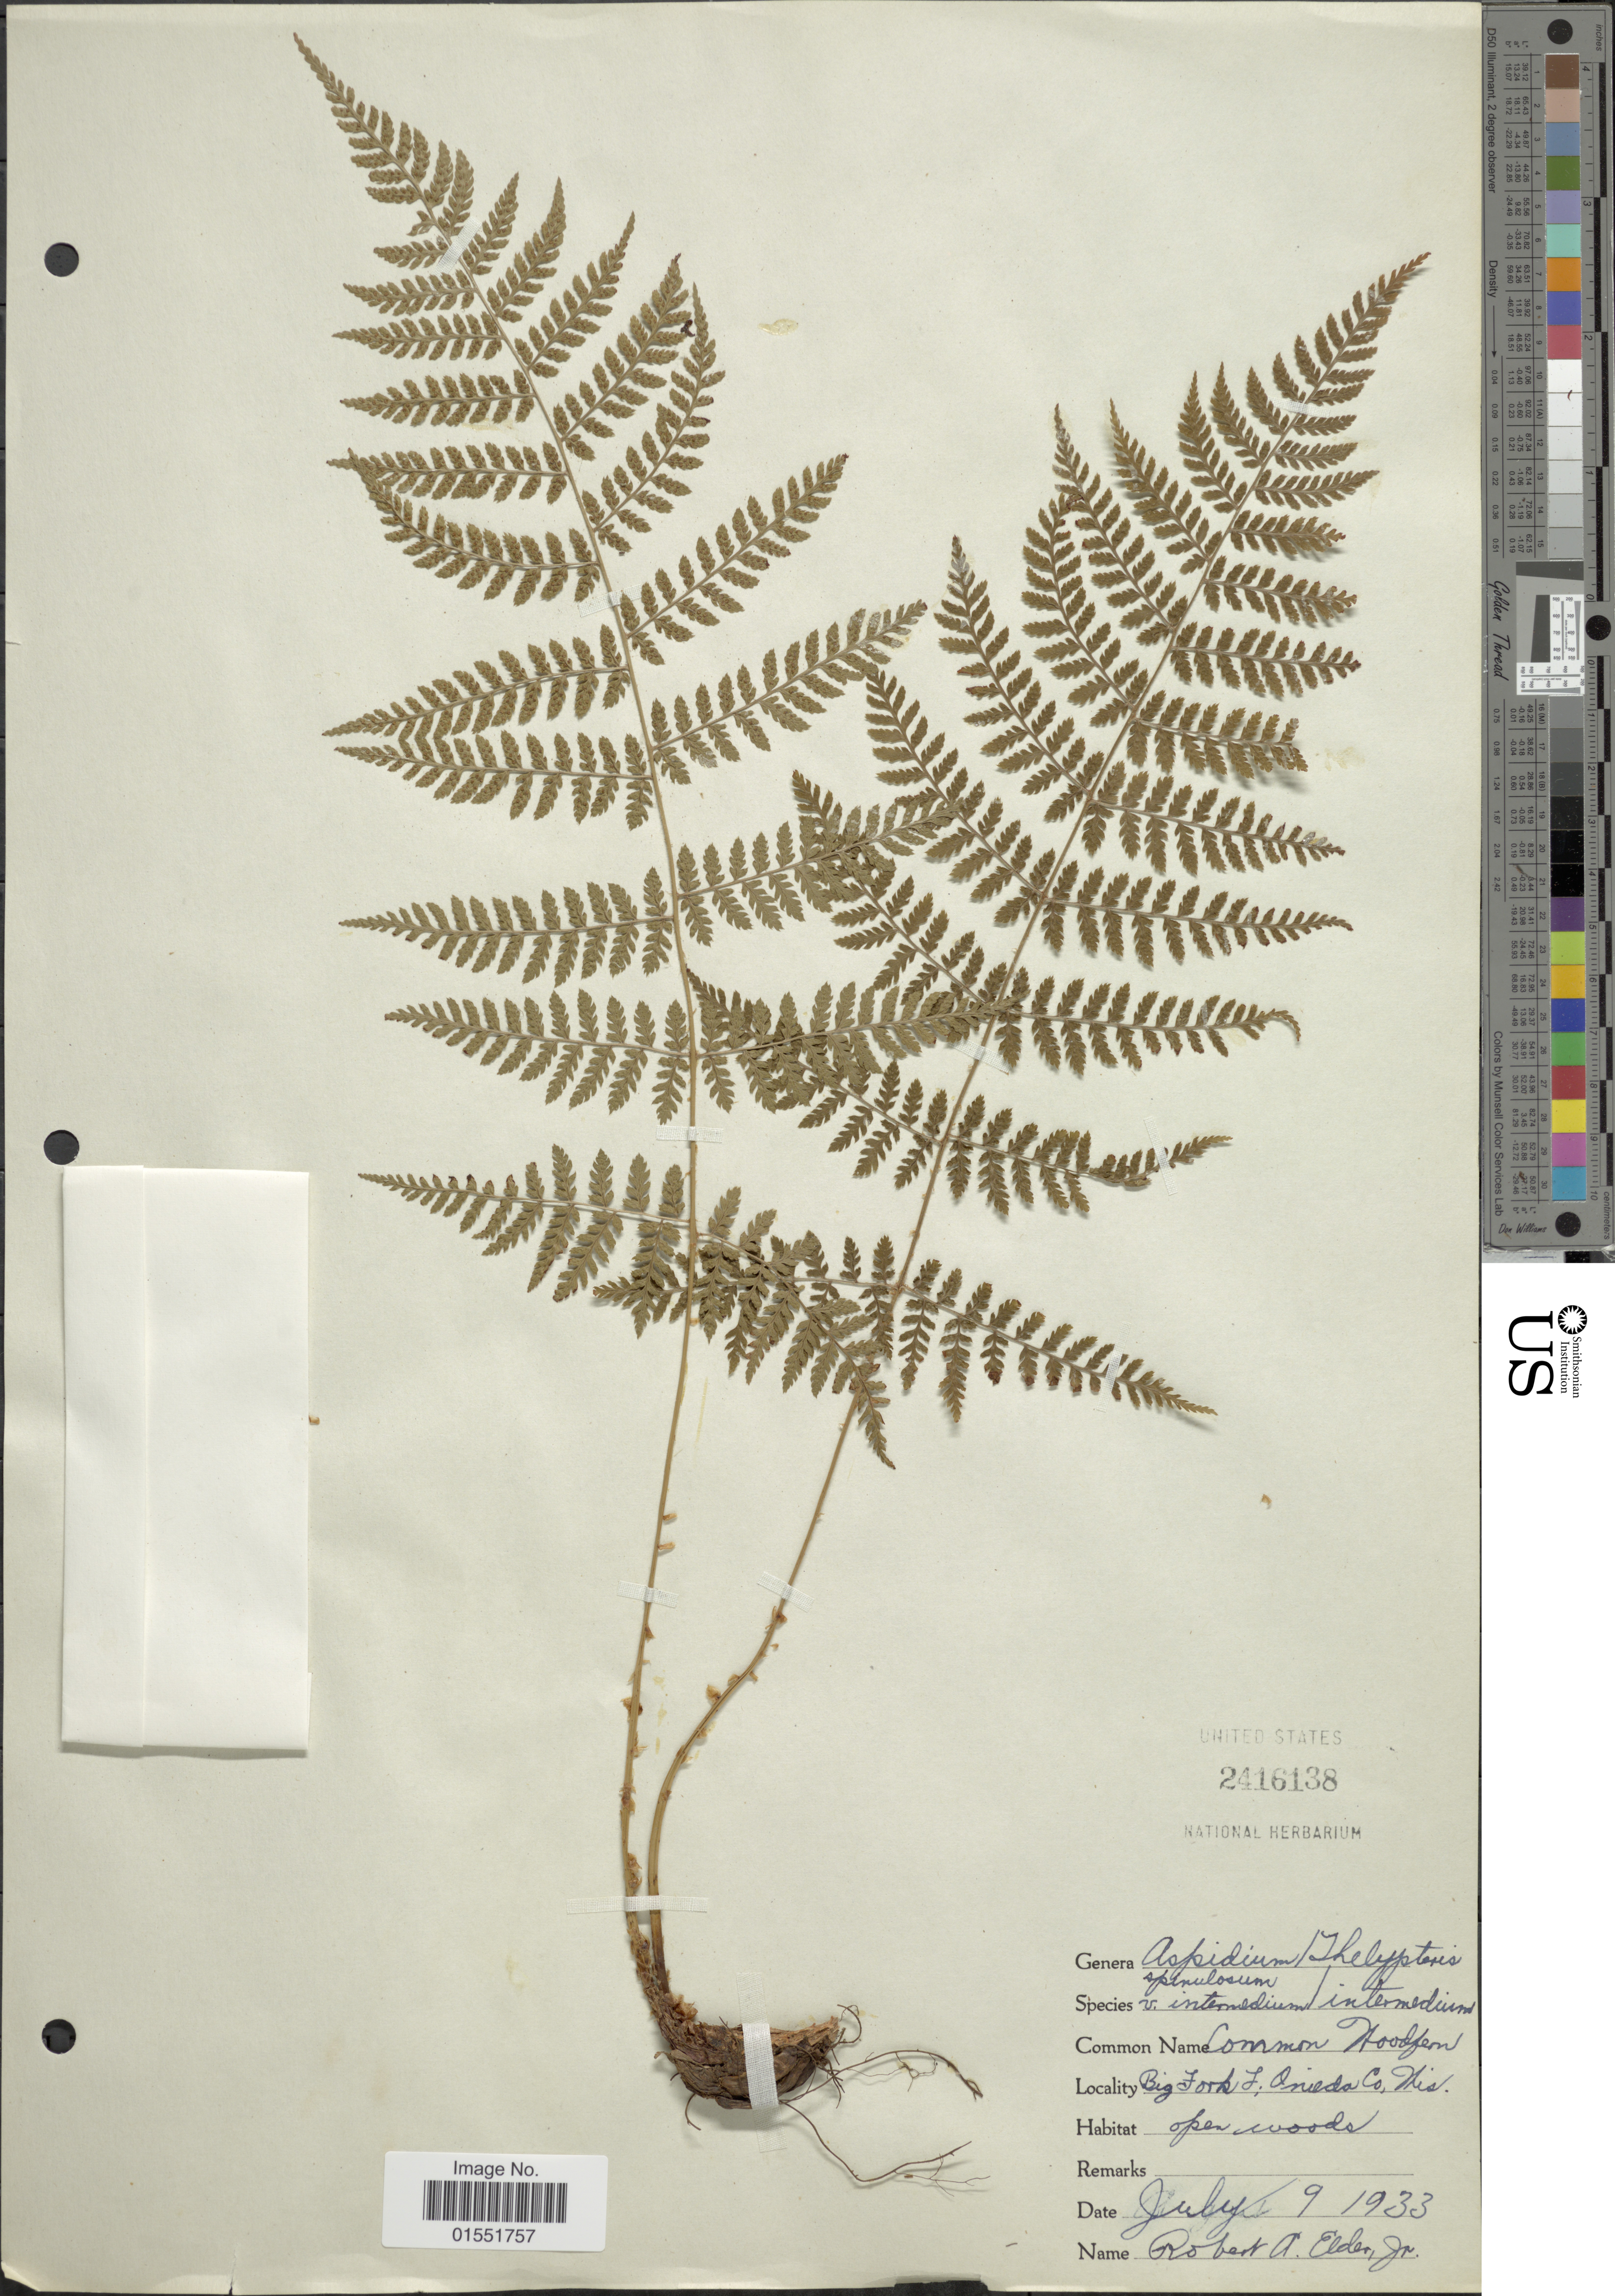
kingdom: Plantae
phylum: Tracheophyta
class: Polypodiopsida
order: Polypodiales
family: Dryopteridaceae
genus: Dryopteris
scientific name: Dryopteris intermedia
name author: (Muhl.) A. Gray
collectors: R. Elder Jr.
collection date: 1933-07-09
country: United States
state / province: Wisconsin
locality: Big Fork L; Oneida Co.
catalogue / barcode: US 2416138